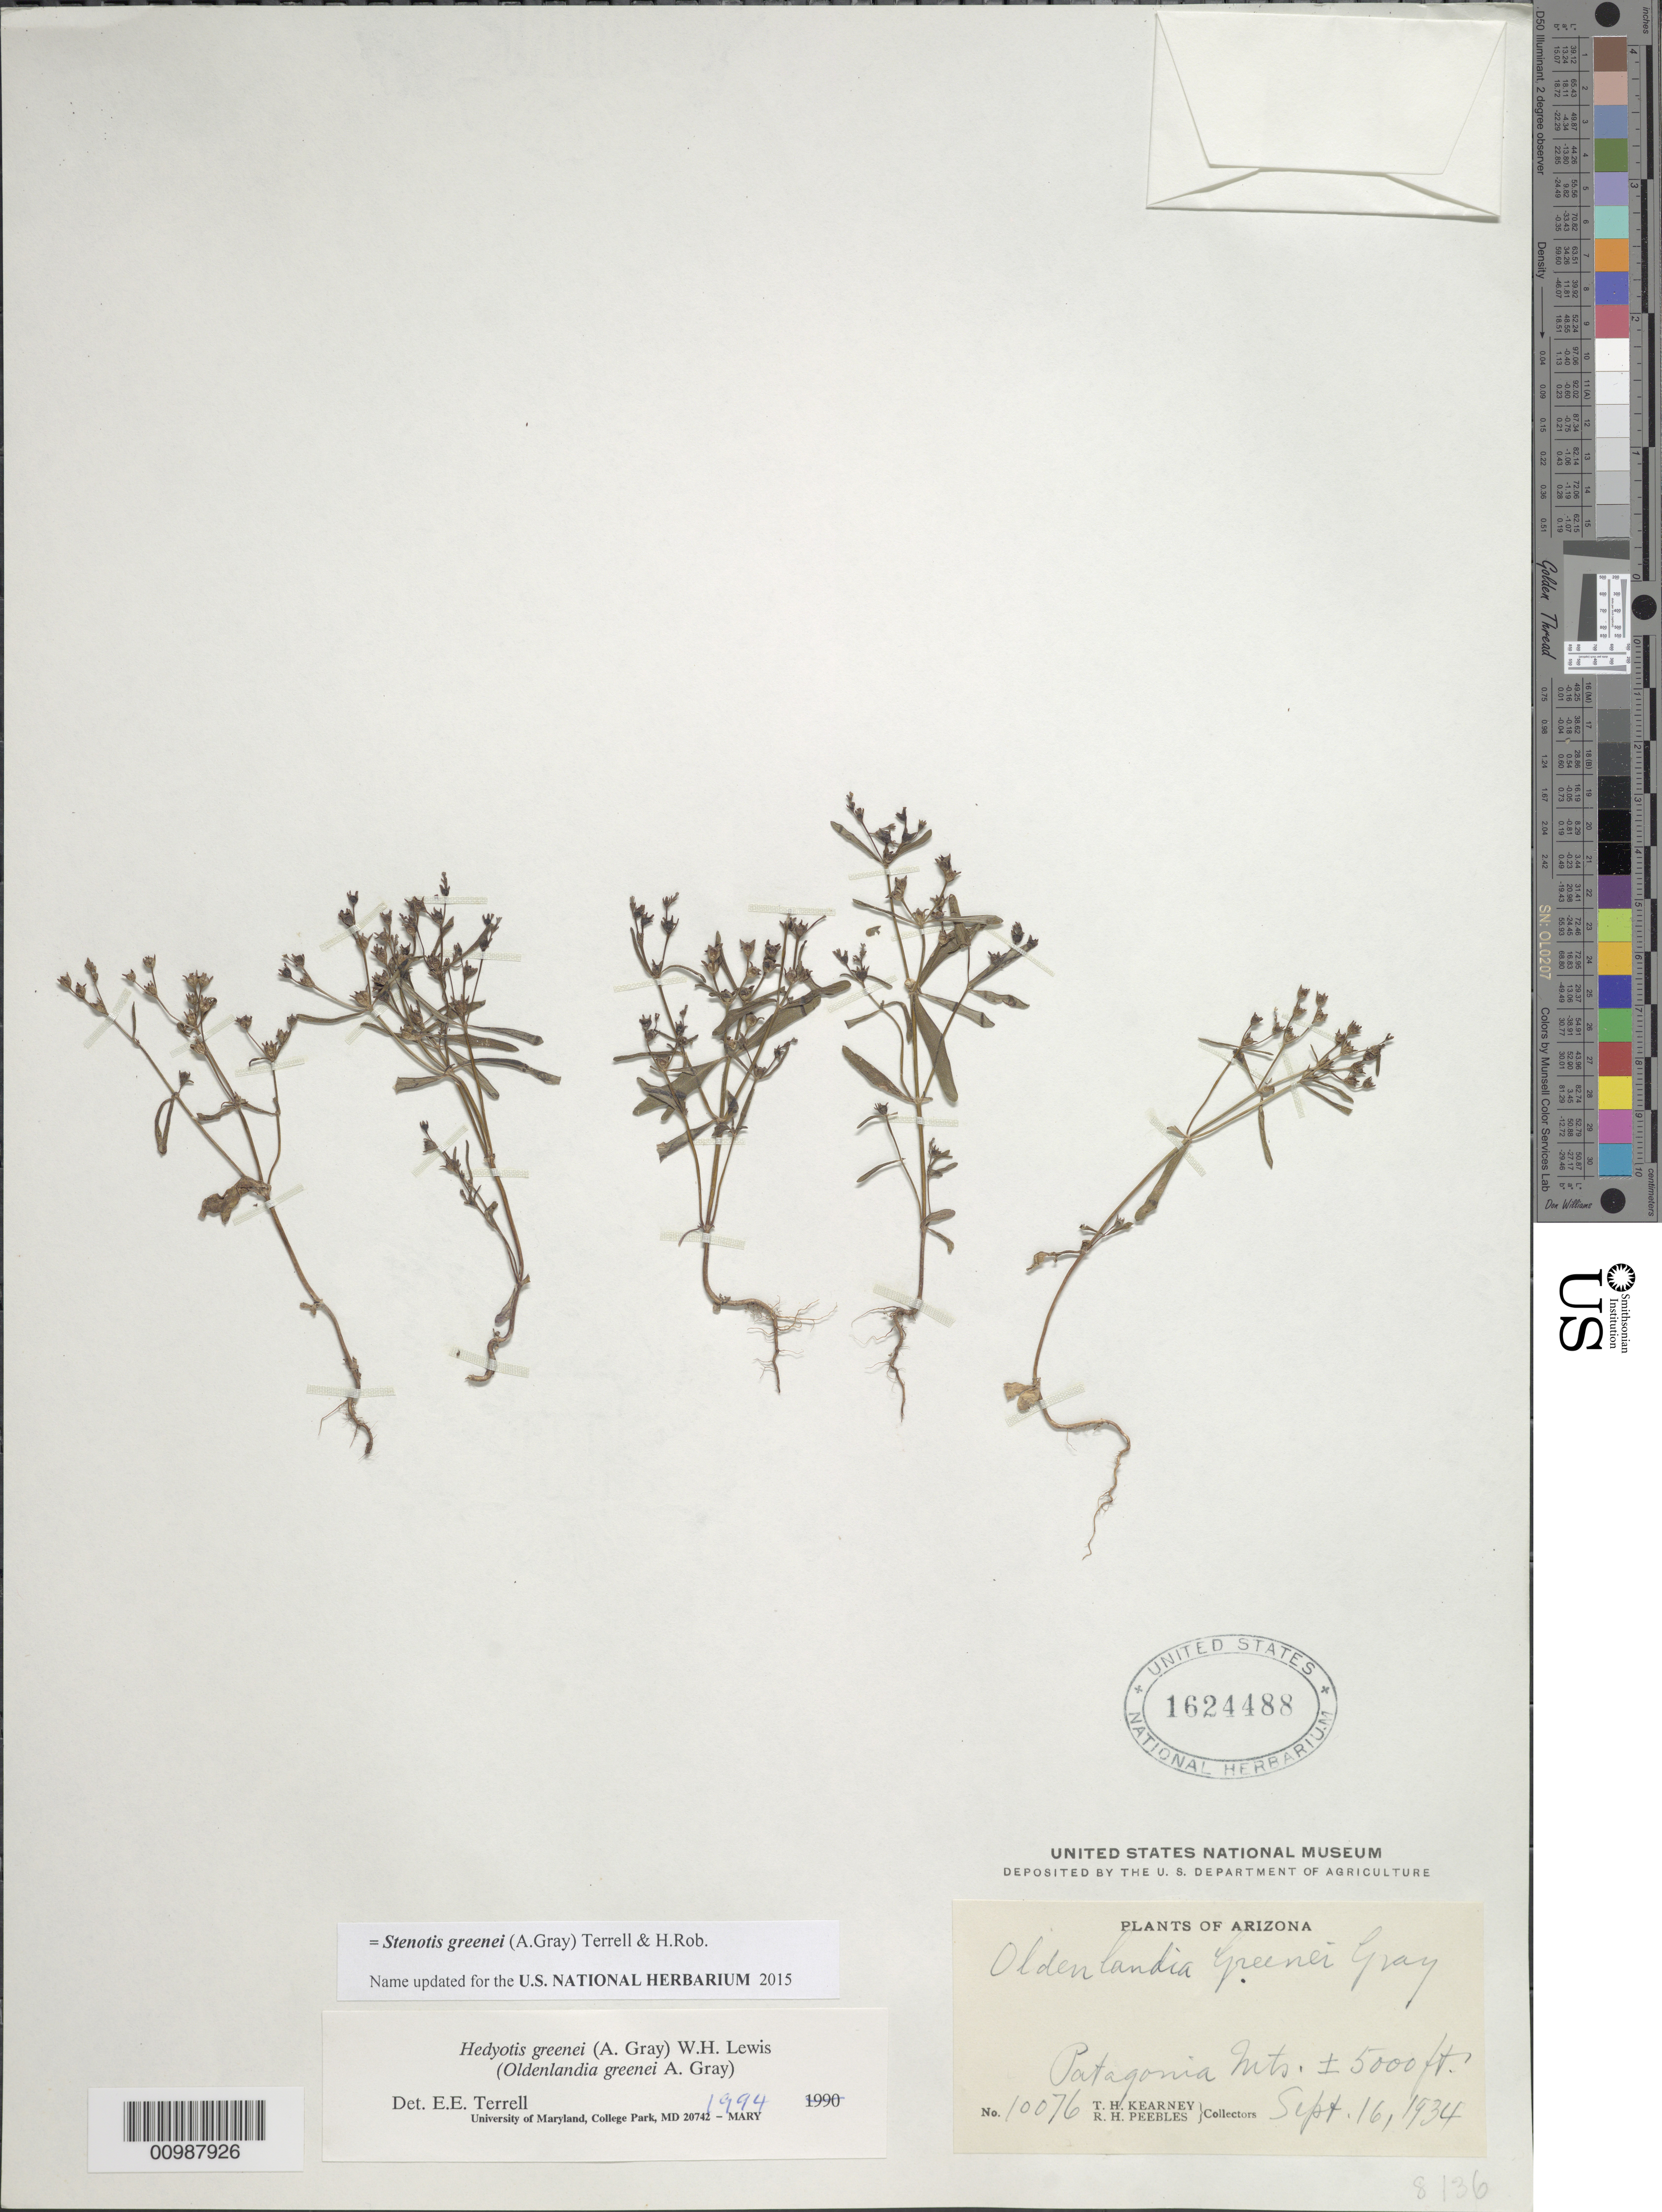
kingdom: Plantae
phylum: Tracheophyta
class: Magnoliopsida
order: Gentianales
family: Rubiaceae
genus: Hedyotis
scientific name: Hedyotis greenei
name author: (A. Gray) W.H. Lewis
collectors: R. H. Peebles & R. H. Peebles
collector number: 10076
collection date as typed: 16 Sep 1934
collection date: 1934-09-16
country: United States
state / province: Arizona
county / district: Santa Cruz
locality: Patagonia Mountains.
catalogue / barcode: US 1624488